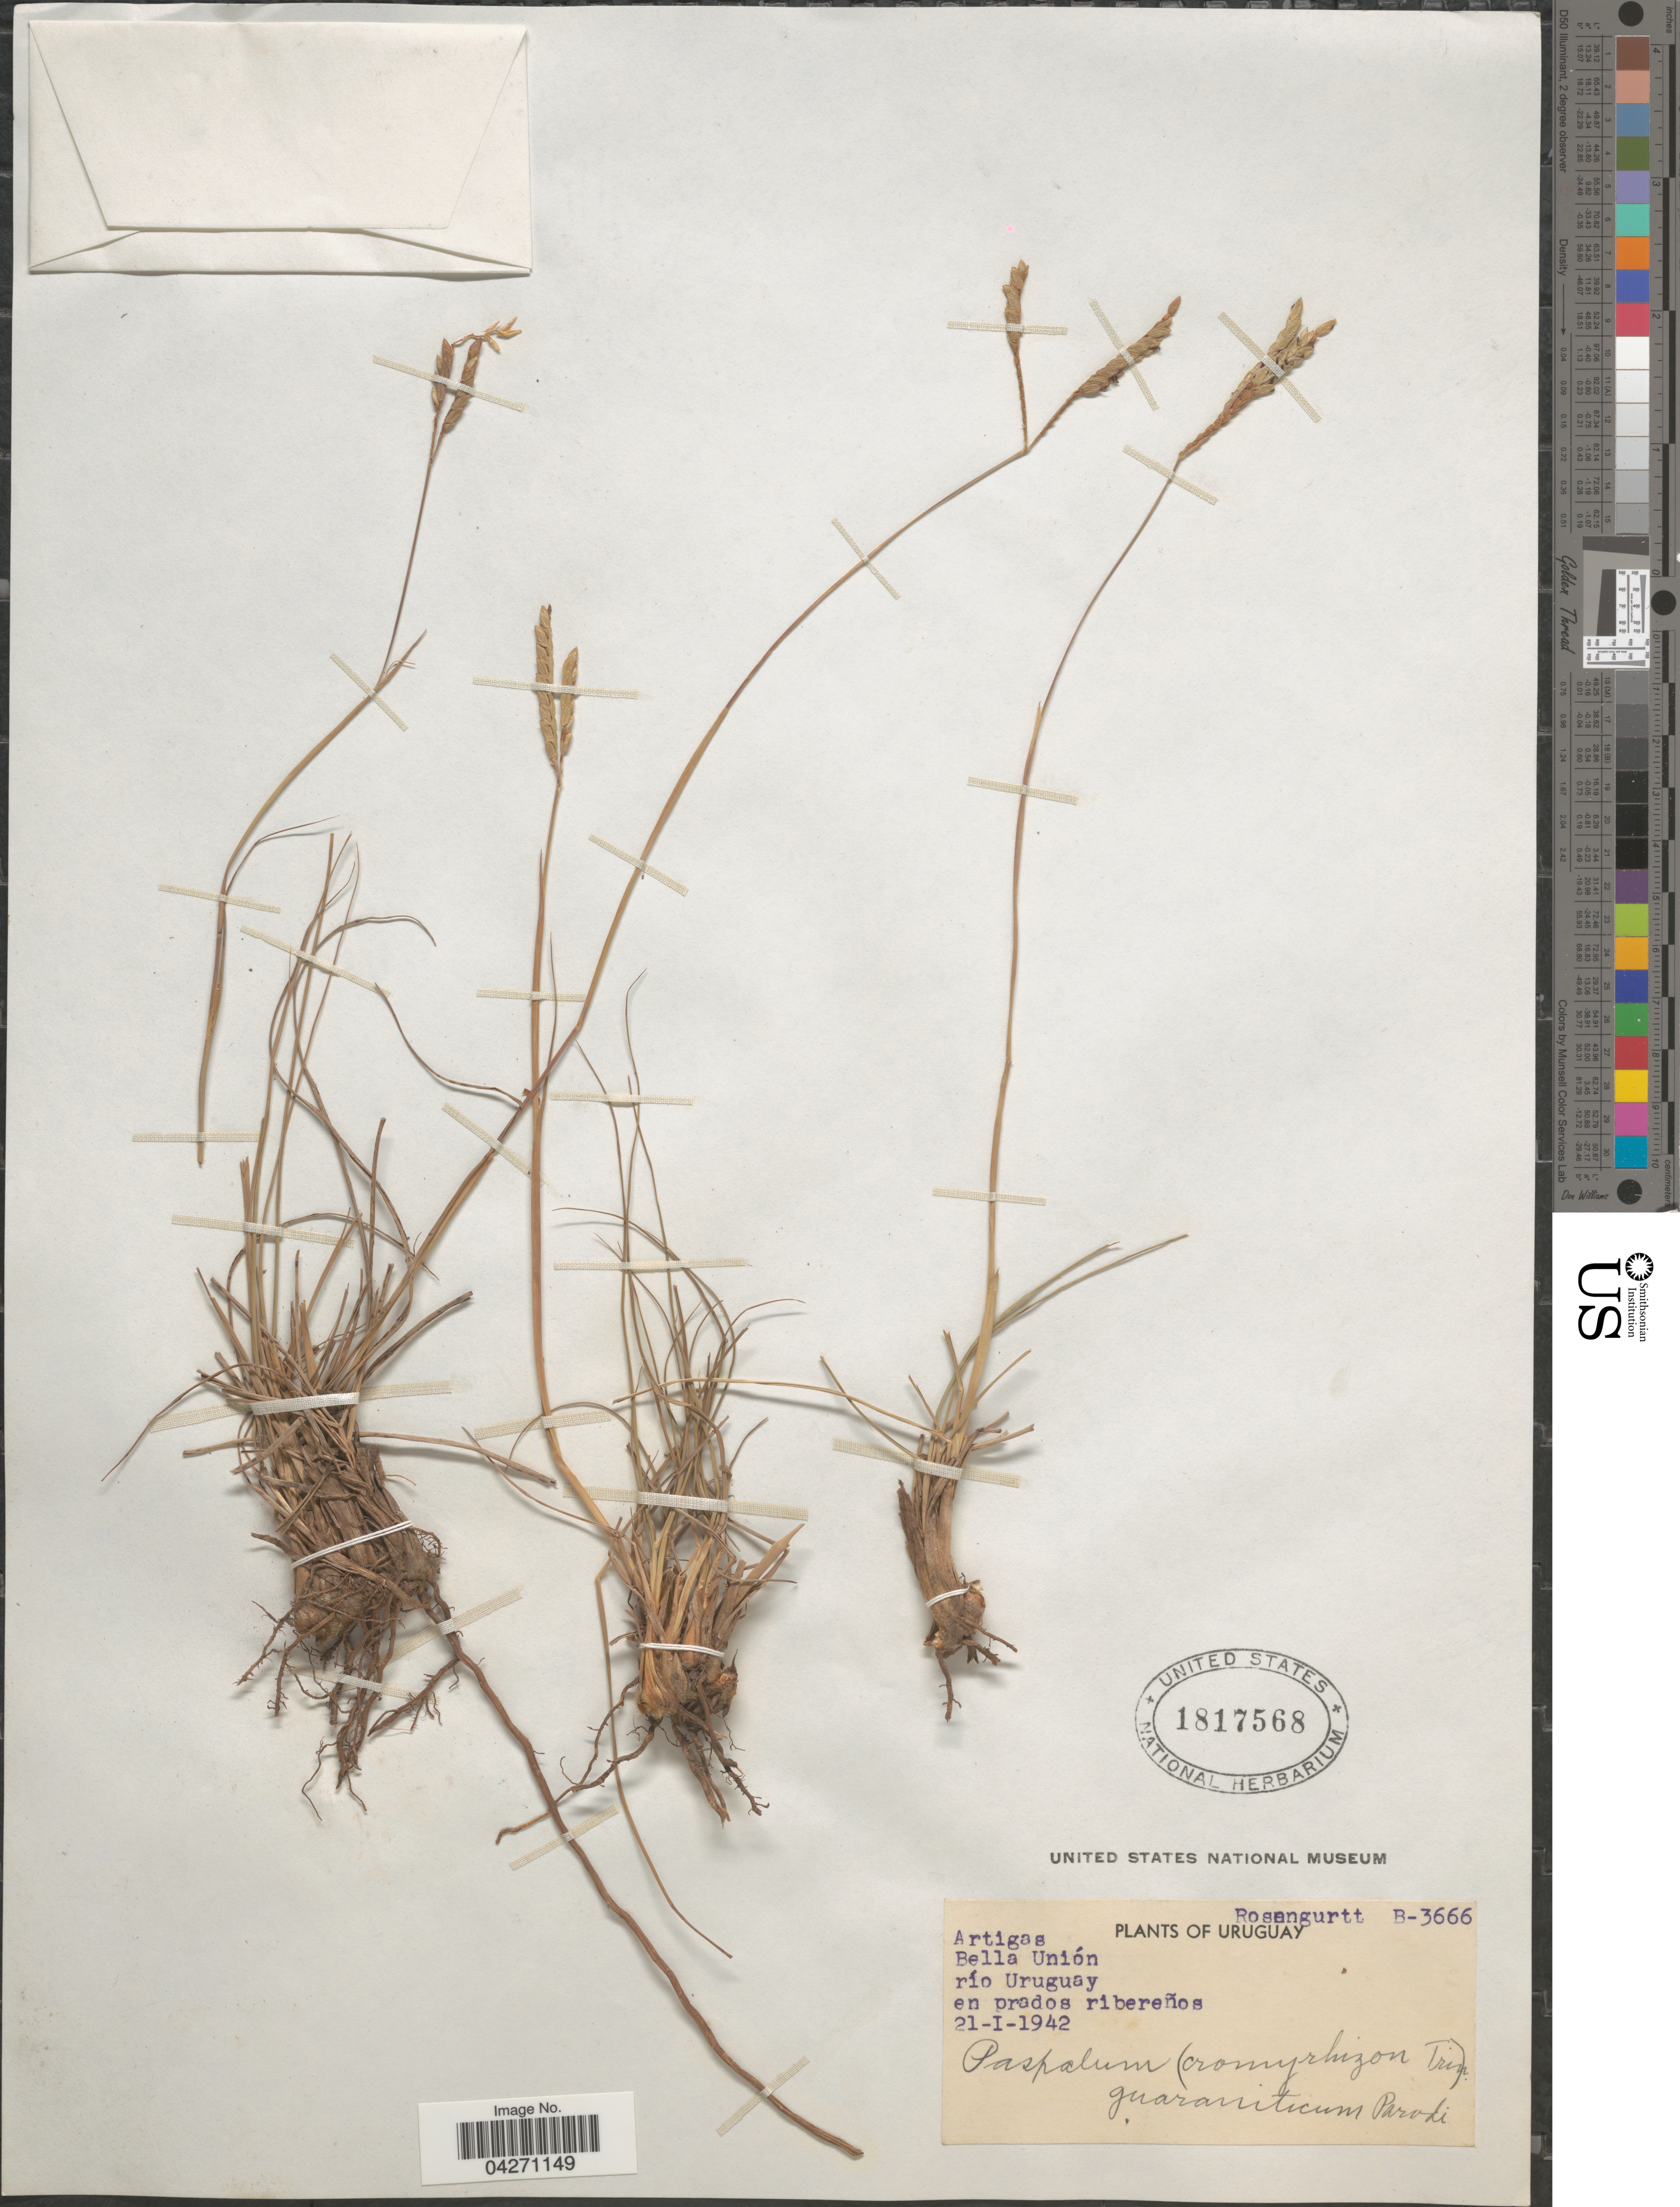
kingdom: Plantae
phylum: Tracheophyta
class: Liliopsida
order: Poales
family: Poaceae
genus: Paspalum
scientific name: Paspalum ionanthum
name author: Chase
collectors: Rosengurtt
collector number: B-3666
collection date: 1942-01-21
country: Uruguay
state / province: Artigas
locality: Artigas. Bella Unión. Río Uruguay en prado ribereños.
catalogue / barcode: US 1817568